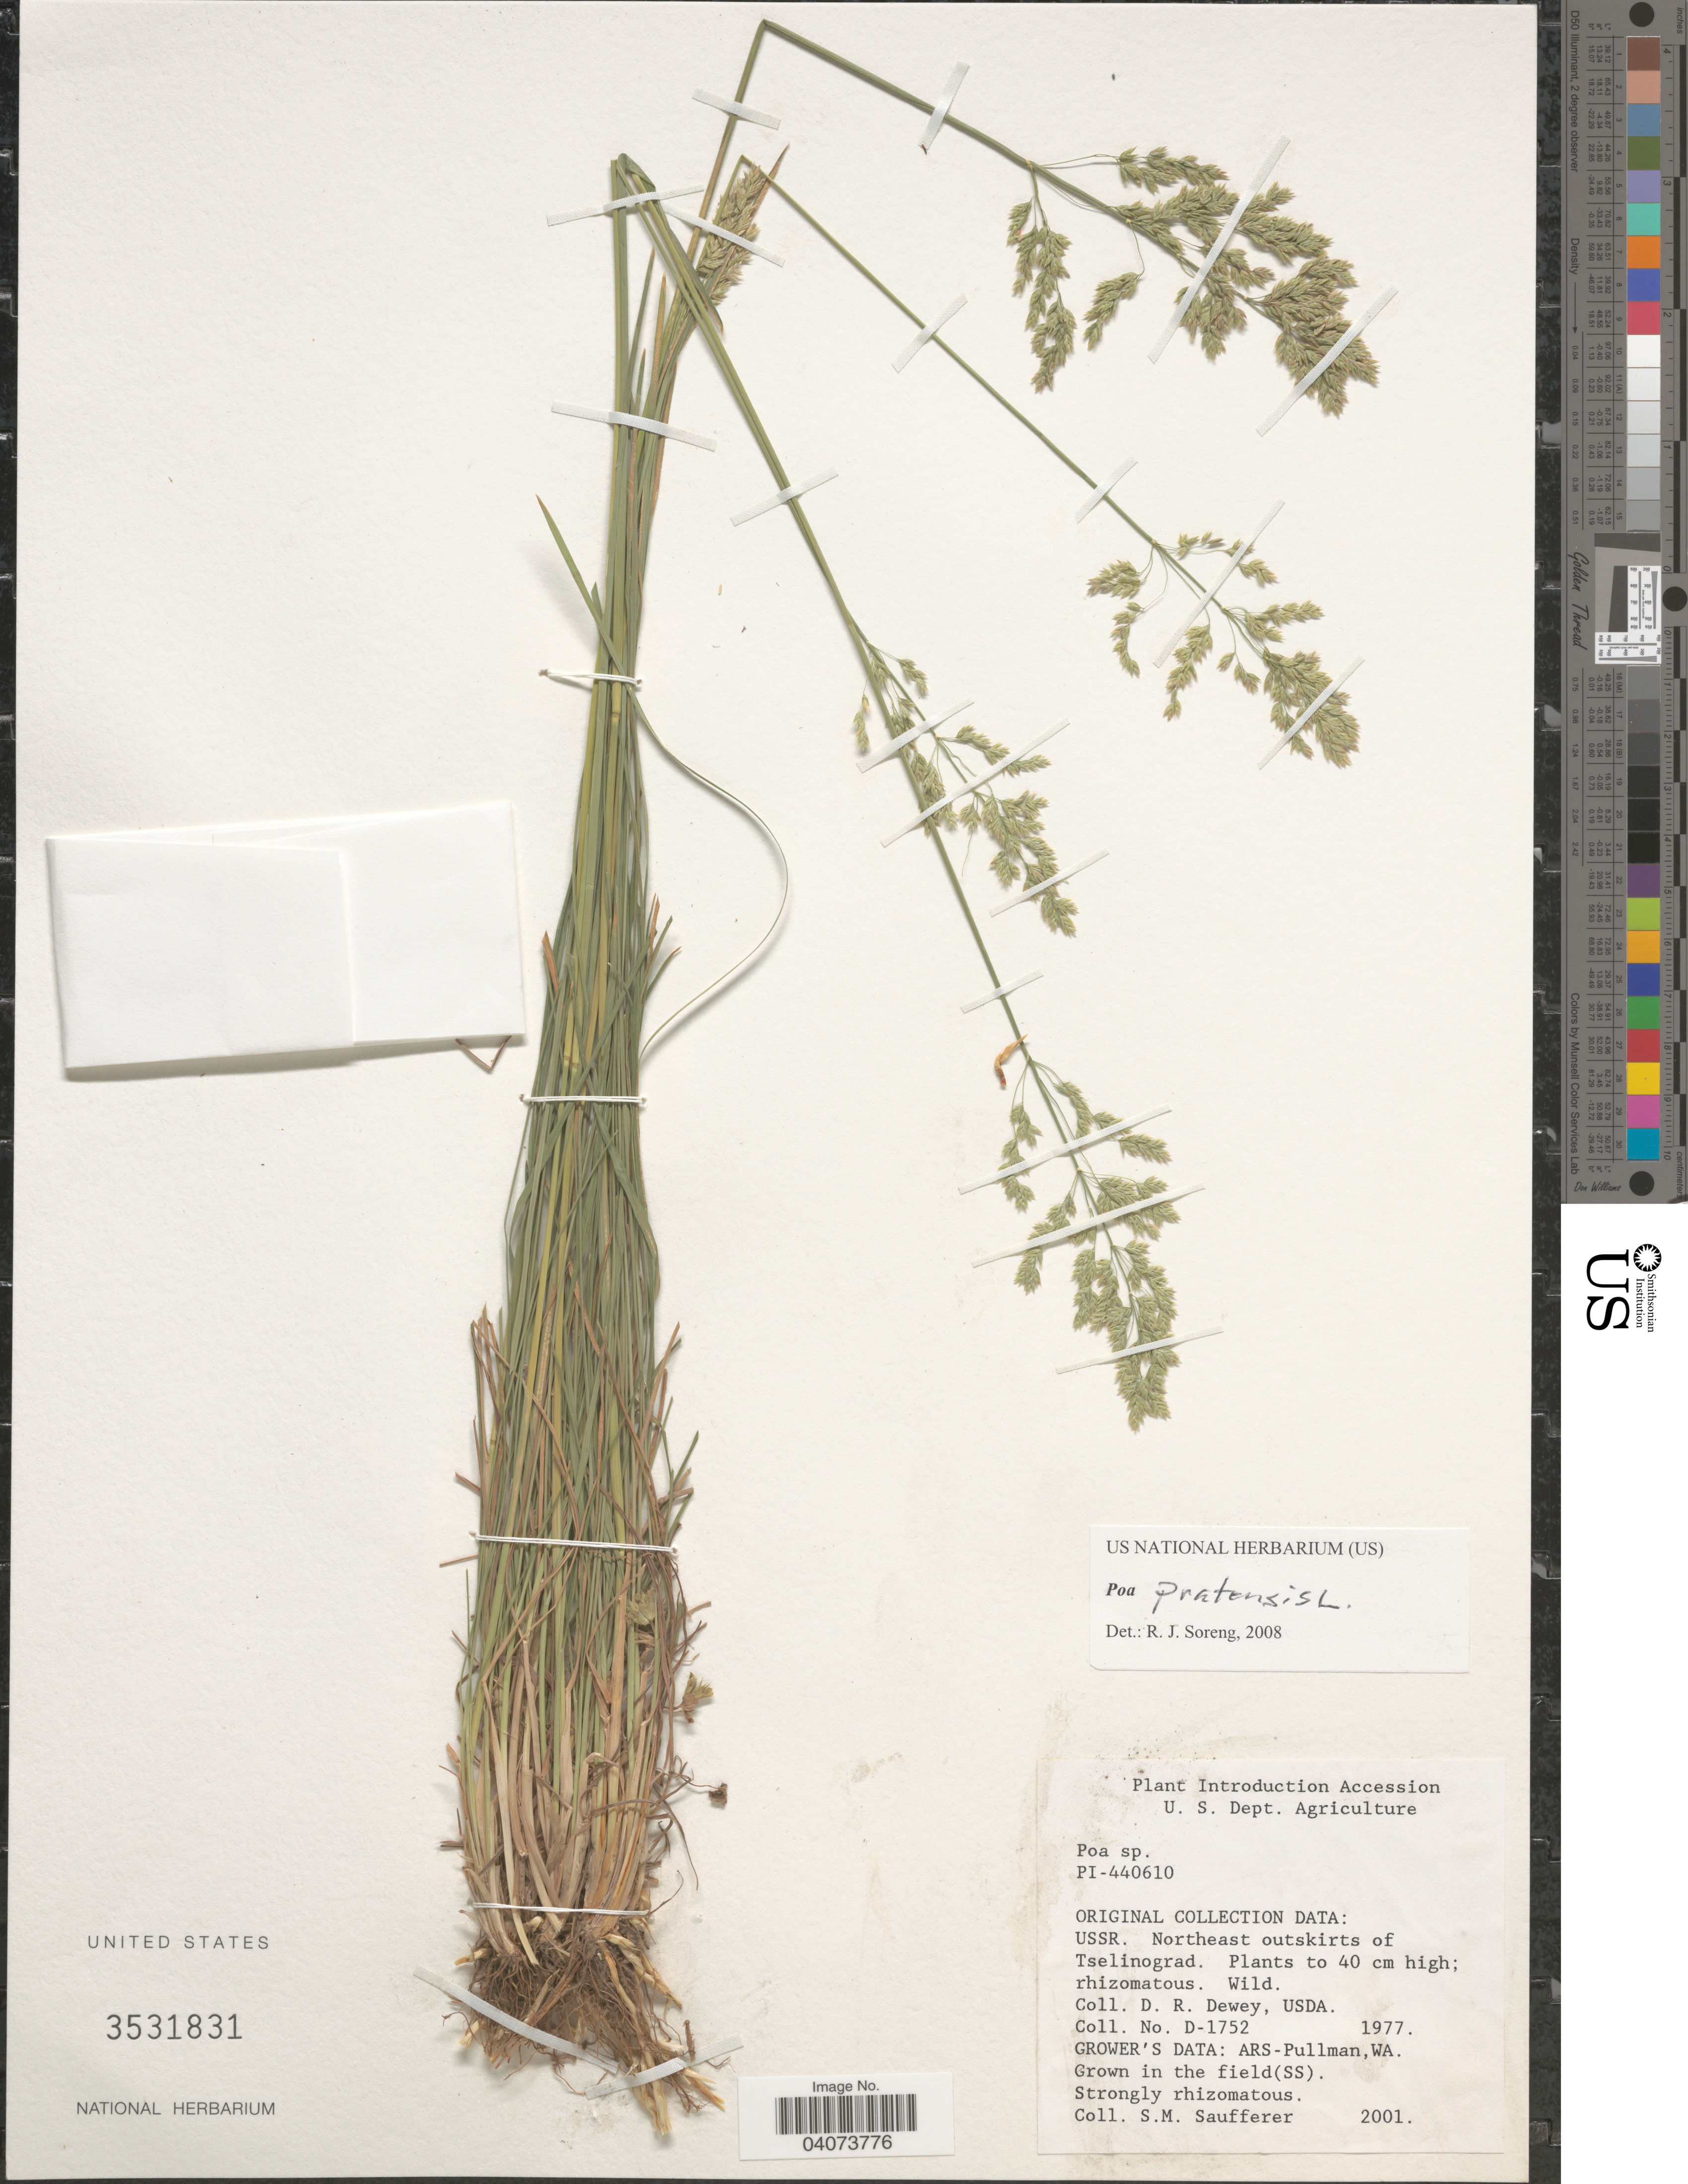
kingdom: Plantae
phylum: Tracheophyta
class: Liliopsida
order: Poales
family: Poaceae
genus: Poa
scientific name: Poa pratensis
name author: L.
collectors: S. Saufferer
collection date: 2001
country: United States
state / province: Washington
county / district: Whitman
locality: ARS-Pullman. Grown in the field (SS).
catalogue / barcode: US 3531831